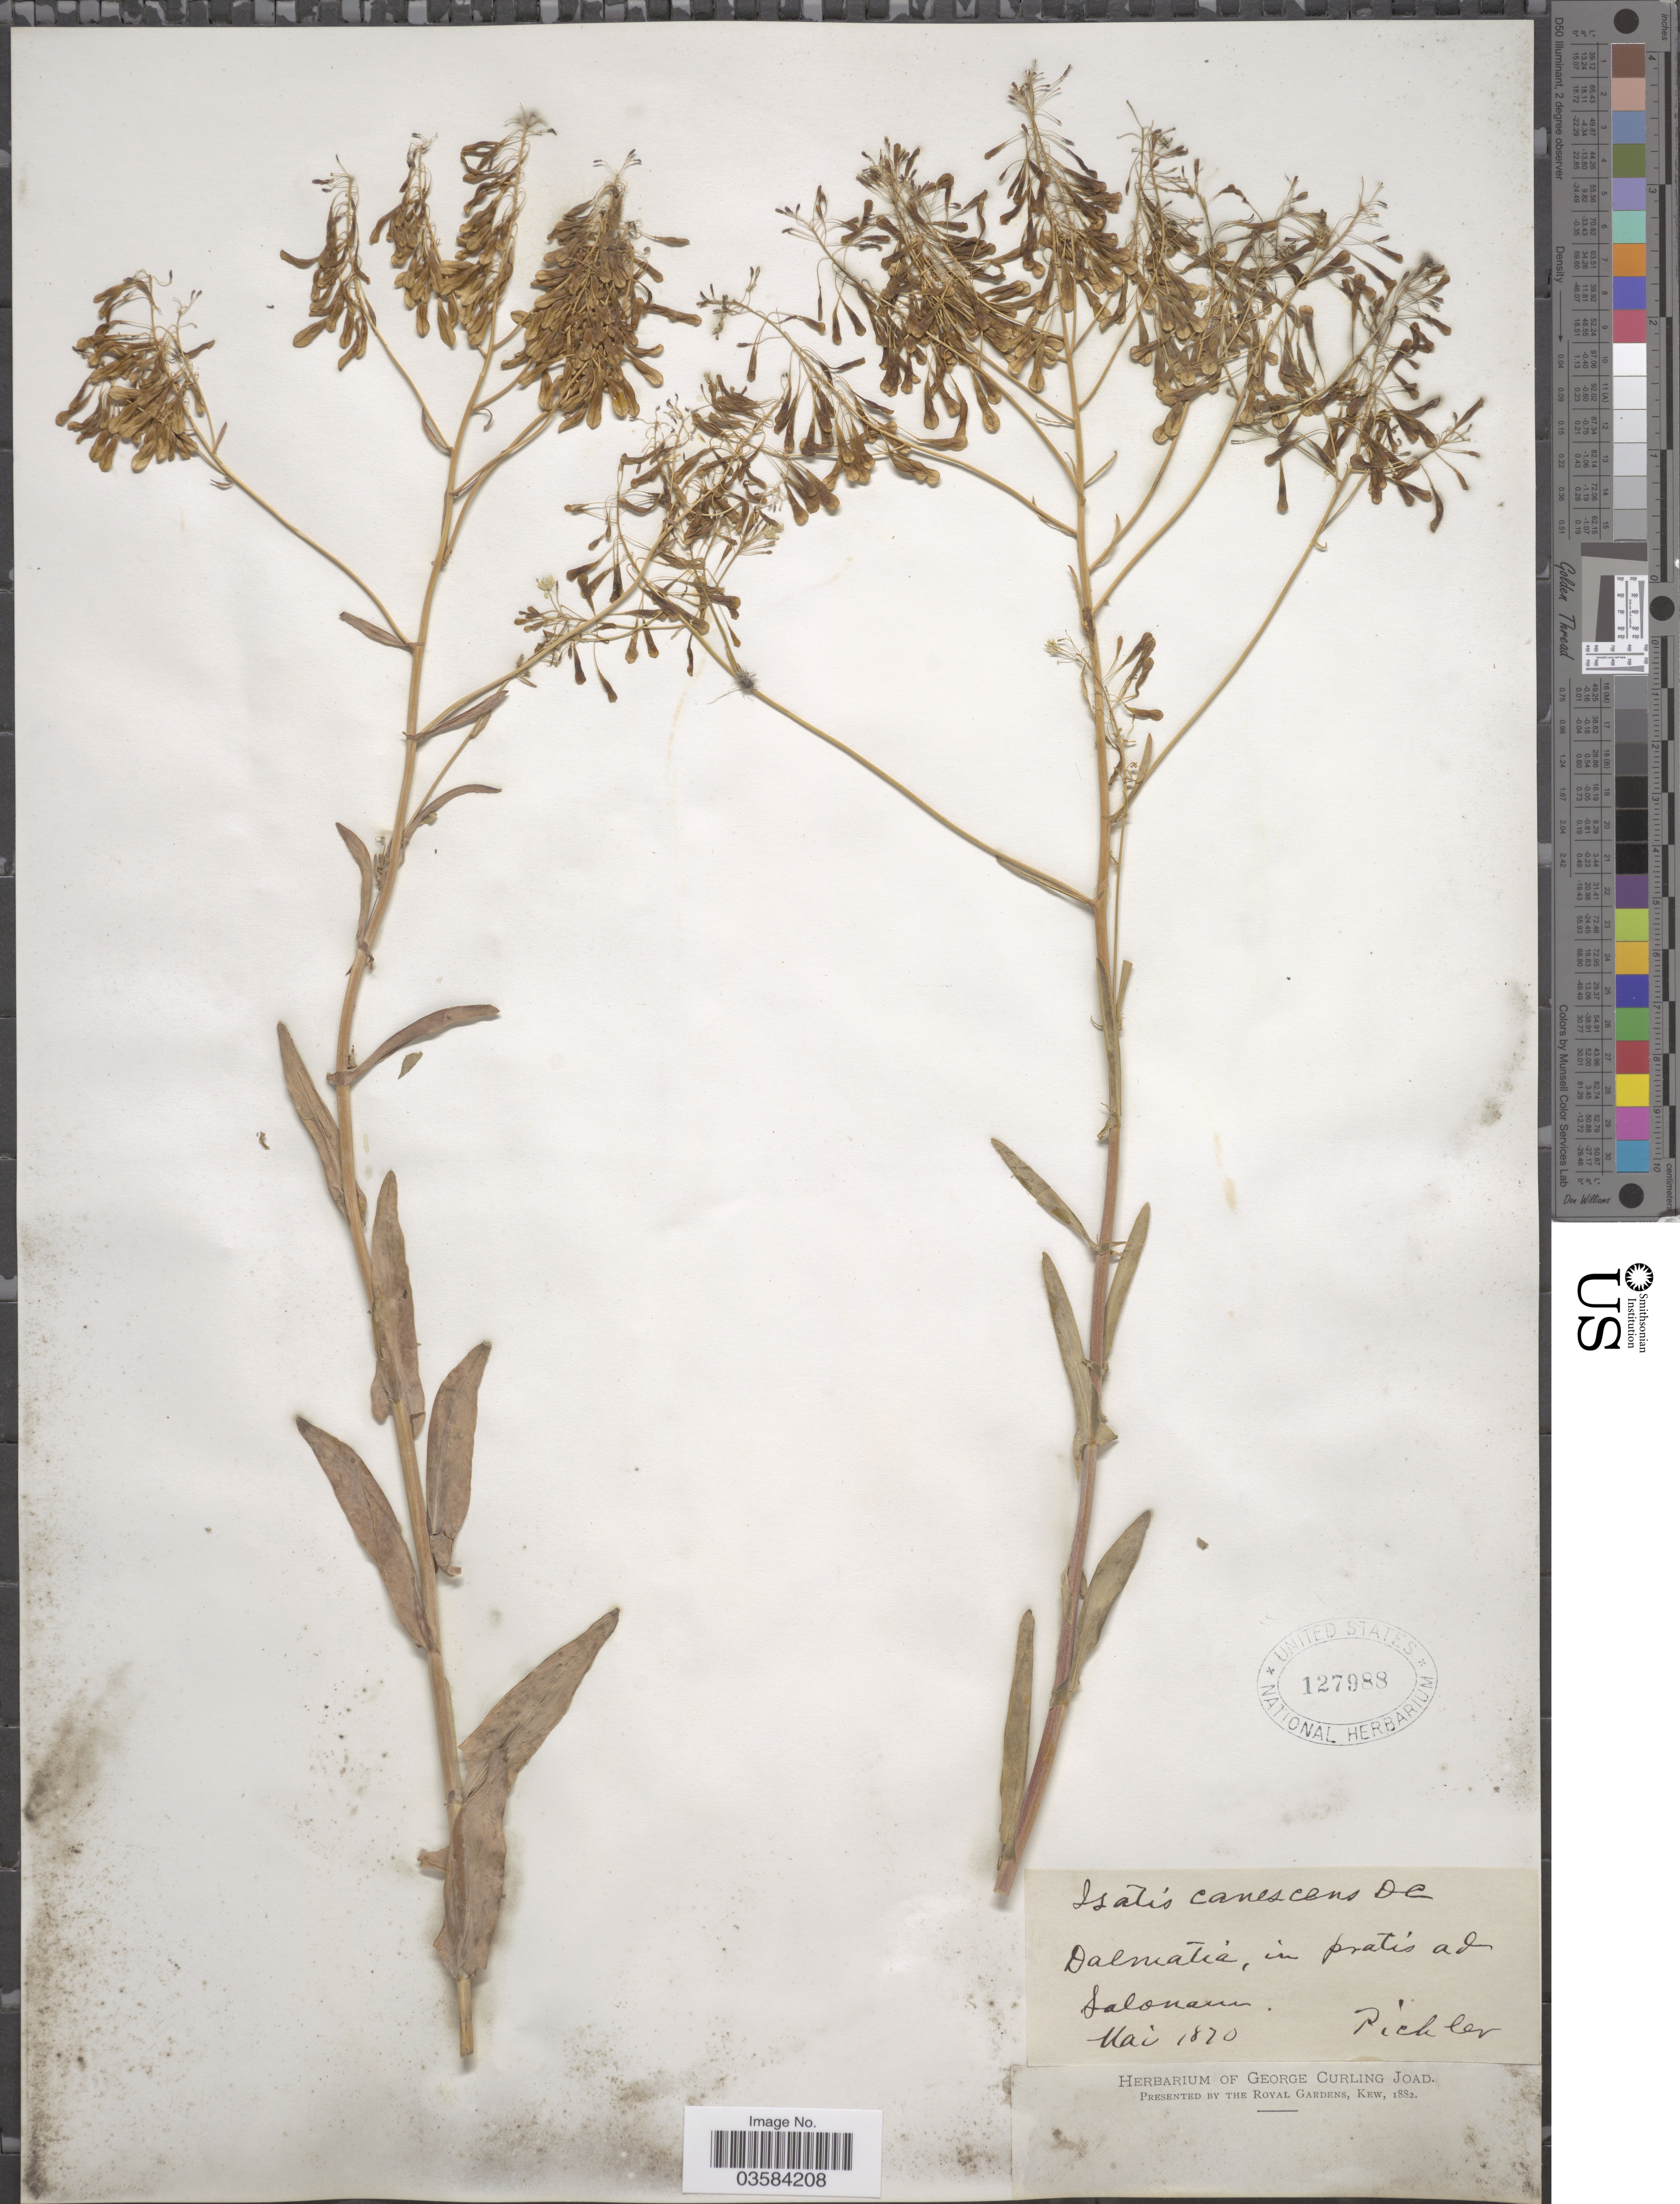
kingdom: Plantae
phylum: Tracheophyta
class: Magnoliopsida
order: Brassicales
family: Brassicaceae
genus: Isatis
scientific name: Isatis canescens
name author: DC.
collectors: Pichler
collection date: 1870-05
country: Croatia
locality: Dalmatia, in pratis ad Salonam.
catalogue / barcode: US 127988